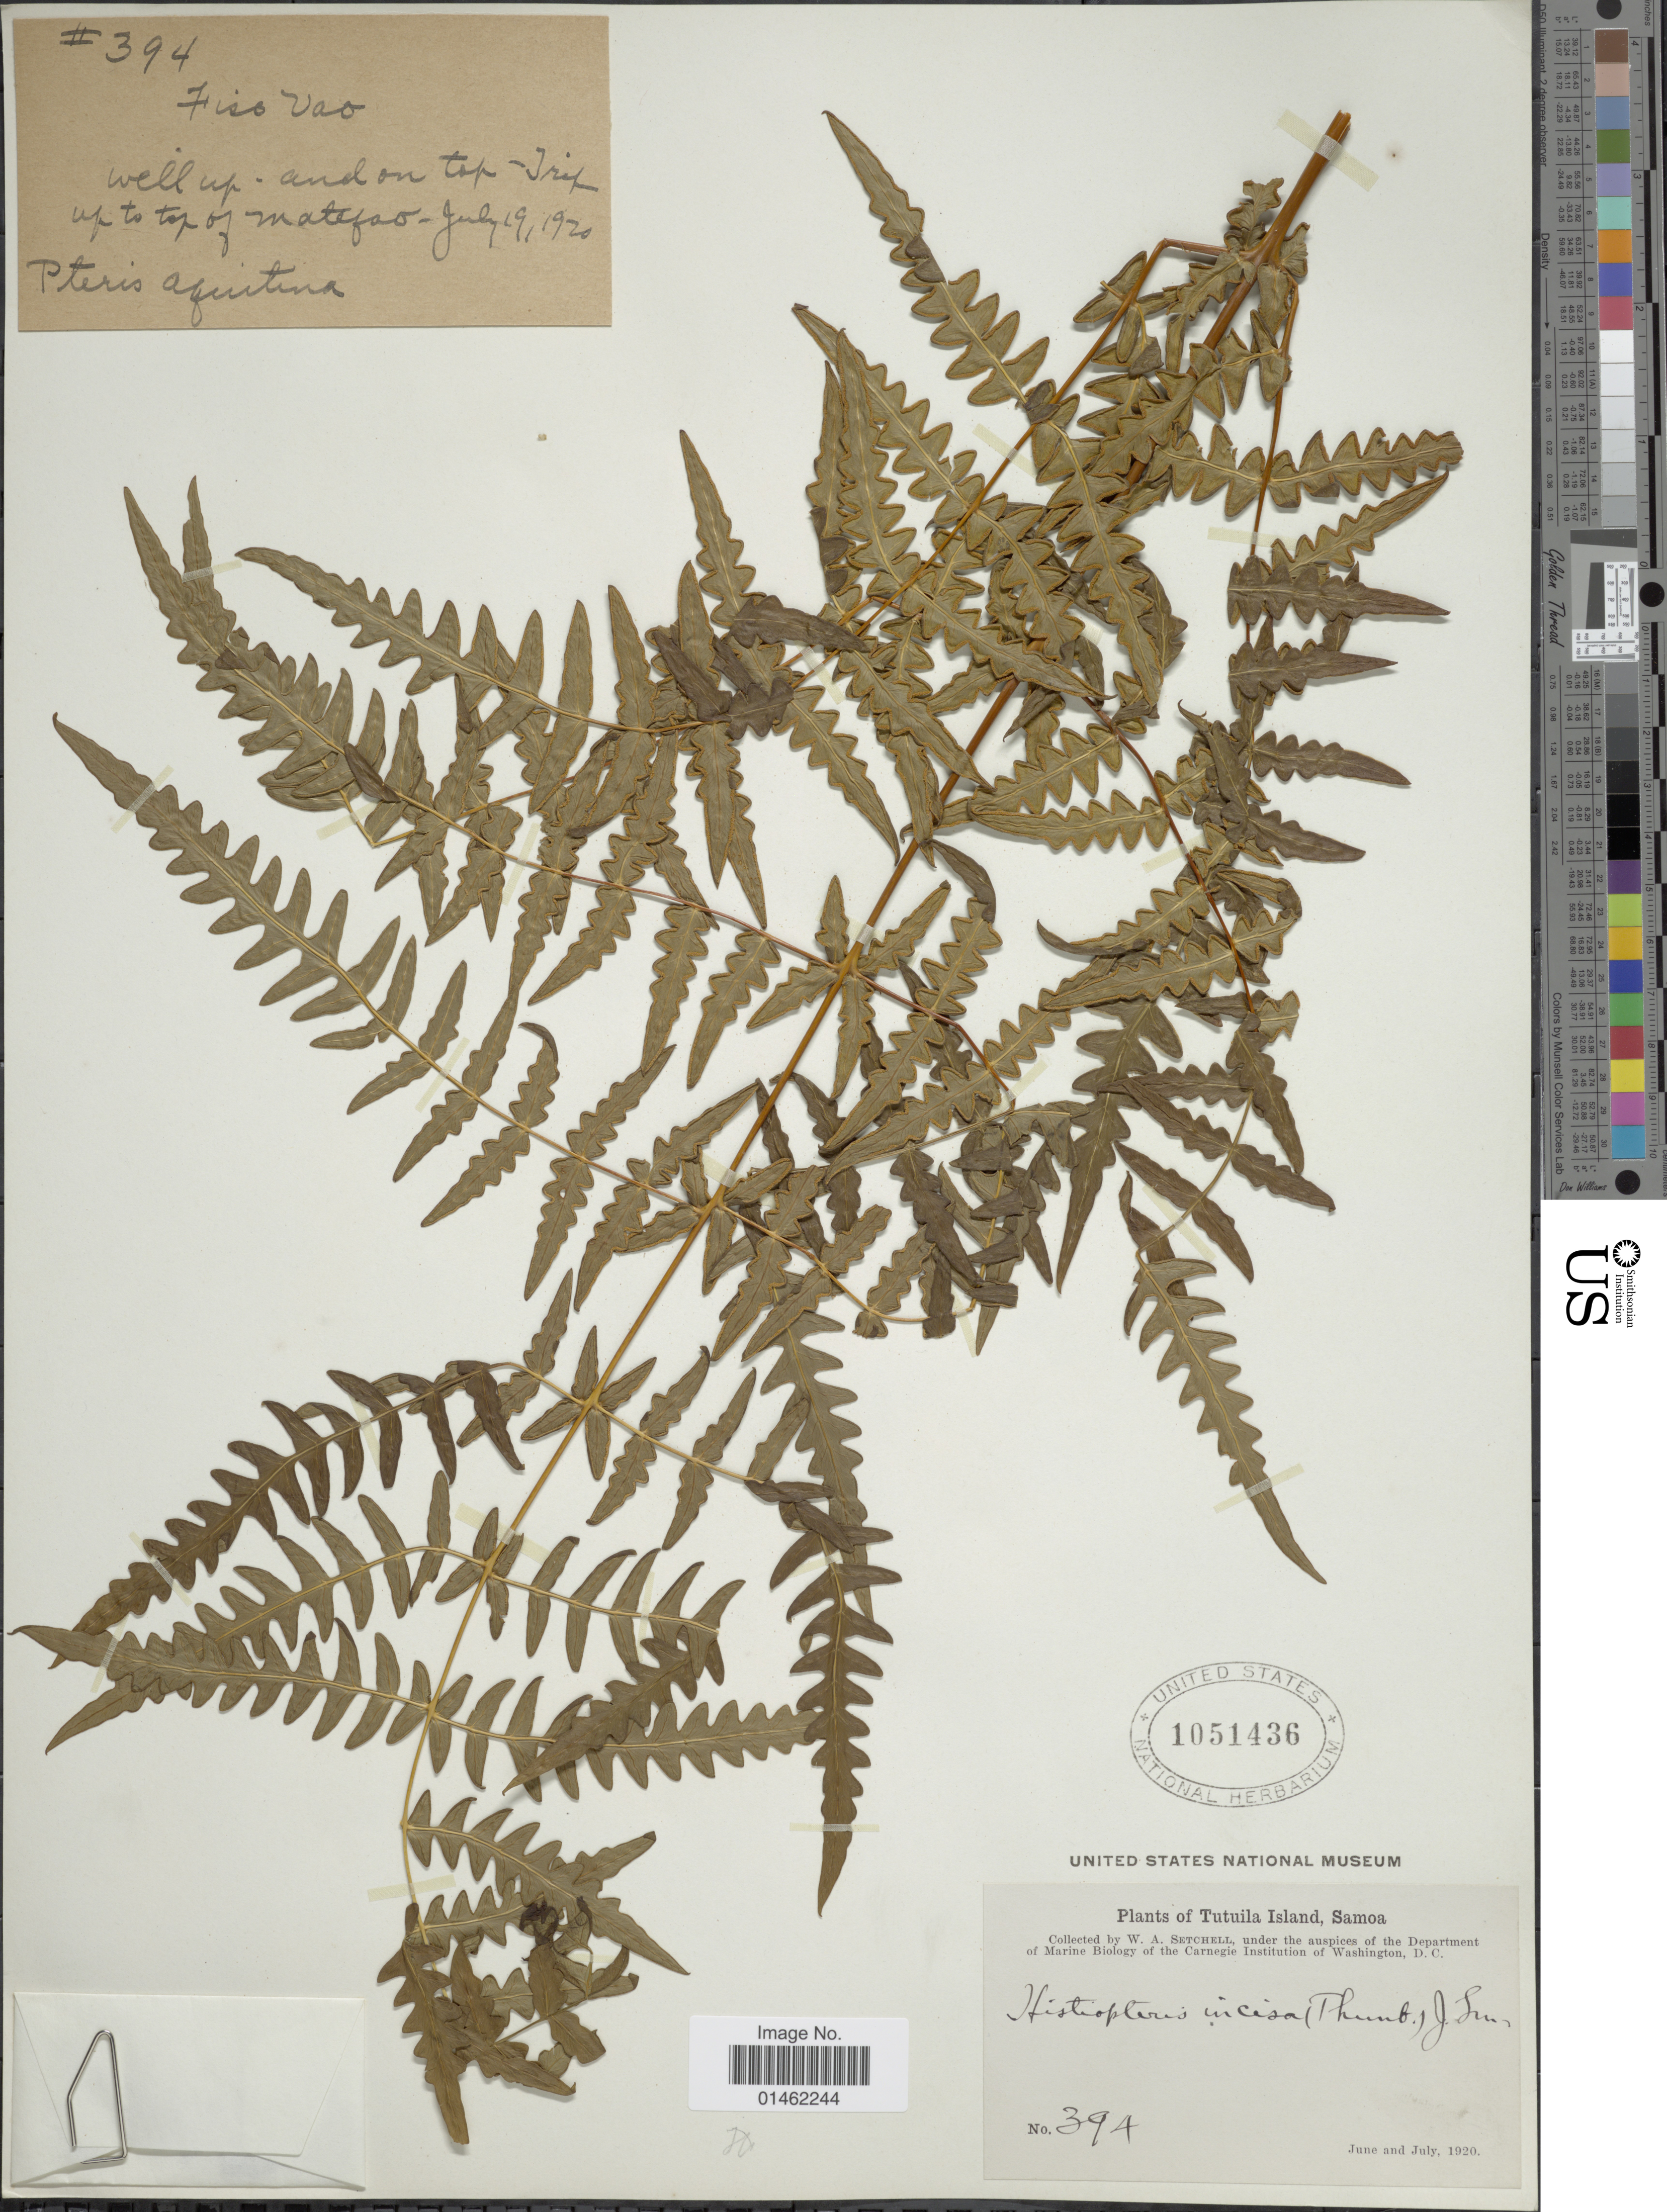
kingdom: Plantae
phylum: Tracheophyta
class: Polypodiopsida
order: Polypodiales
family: Dennstaedtiaceae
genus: Histiopteris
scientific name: Histiopteris incisa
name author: (Thunb.) J. Sm.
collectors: W. Setchell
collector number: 39A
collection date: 1920-06/1920-07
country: American Samoa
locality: Tutuila Island, Samoa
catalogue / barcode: US 1051436